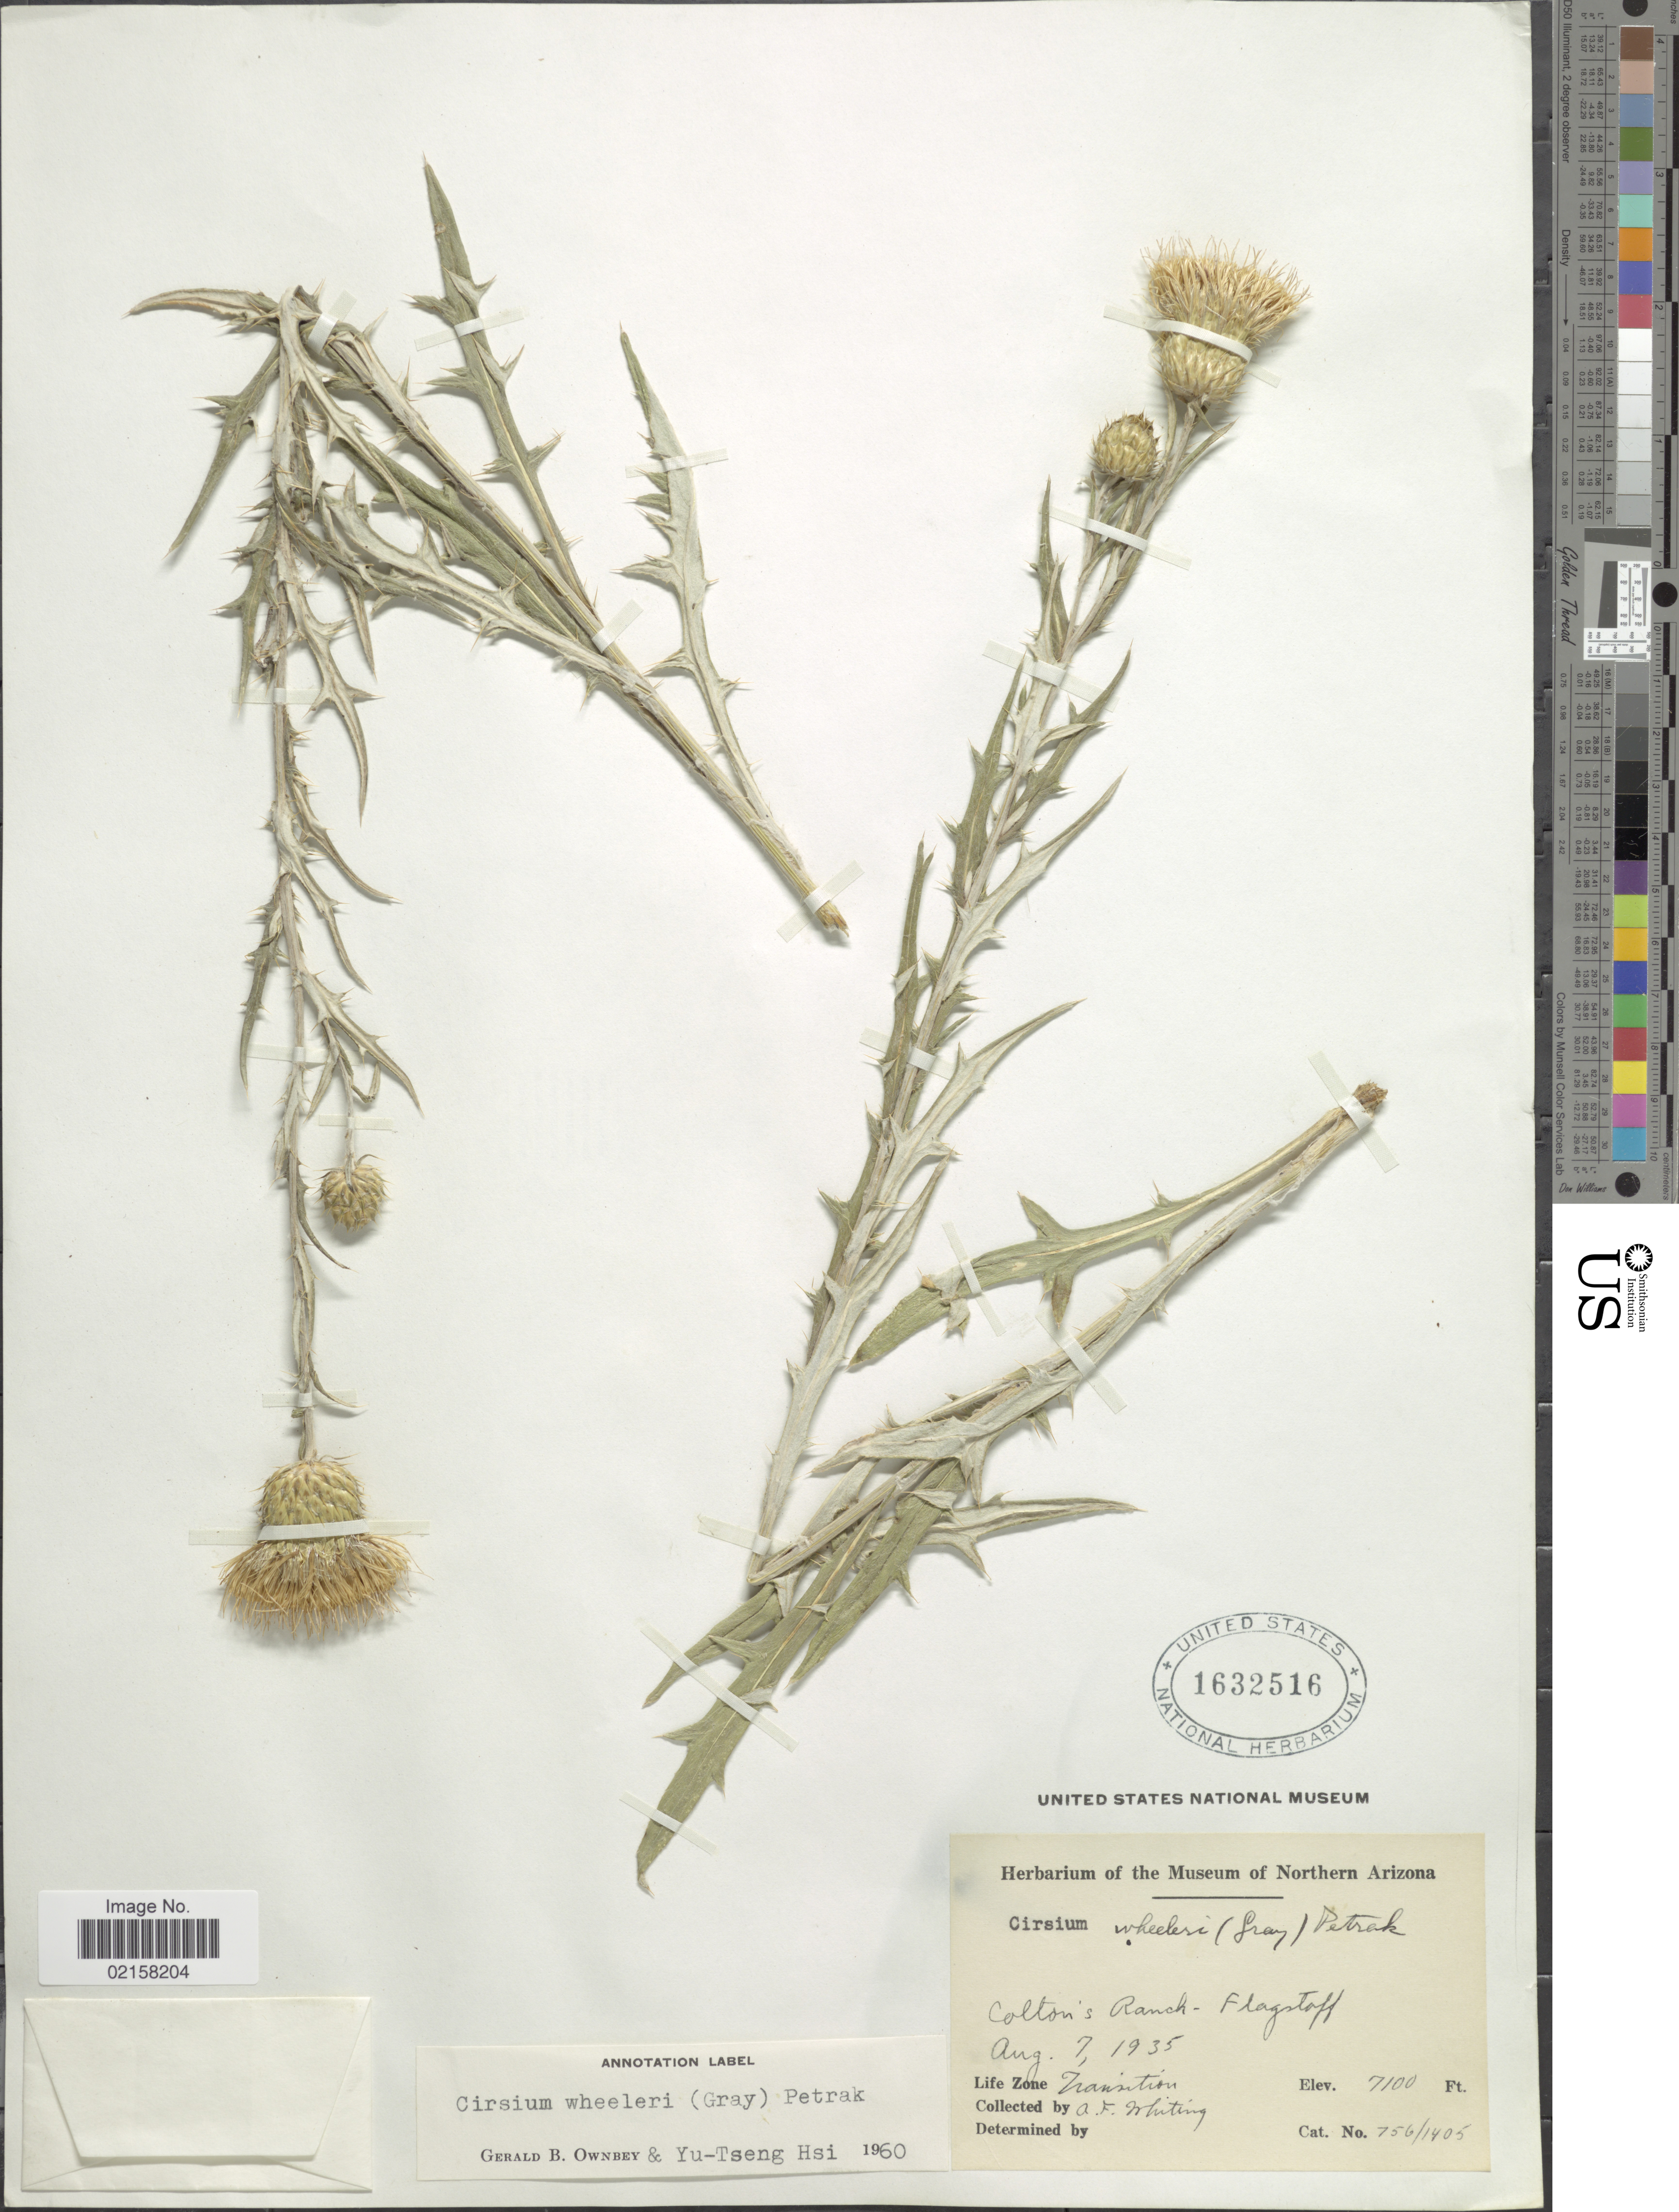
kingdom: Plantae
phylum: Tracheophyta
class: Magnoliopsida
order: Asterales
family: Asteraceae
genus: Cirsium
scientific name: Cirsium wheeleri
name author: (A. Gray) Petr.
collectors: A. F. Whiting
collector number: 756/1405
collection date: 1935-08-07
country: United States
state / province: Arizona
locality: Cotton's Ranch-Flagstaff, Life Zone Transition.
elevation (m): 2164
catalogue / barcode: US 1632516